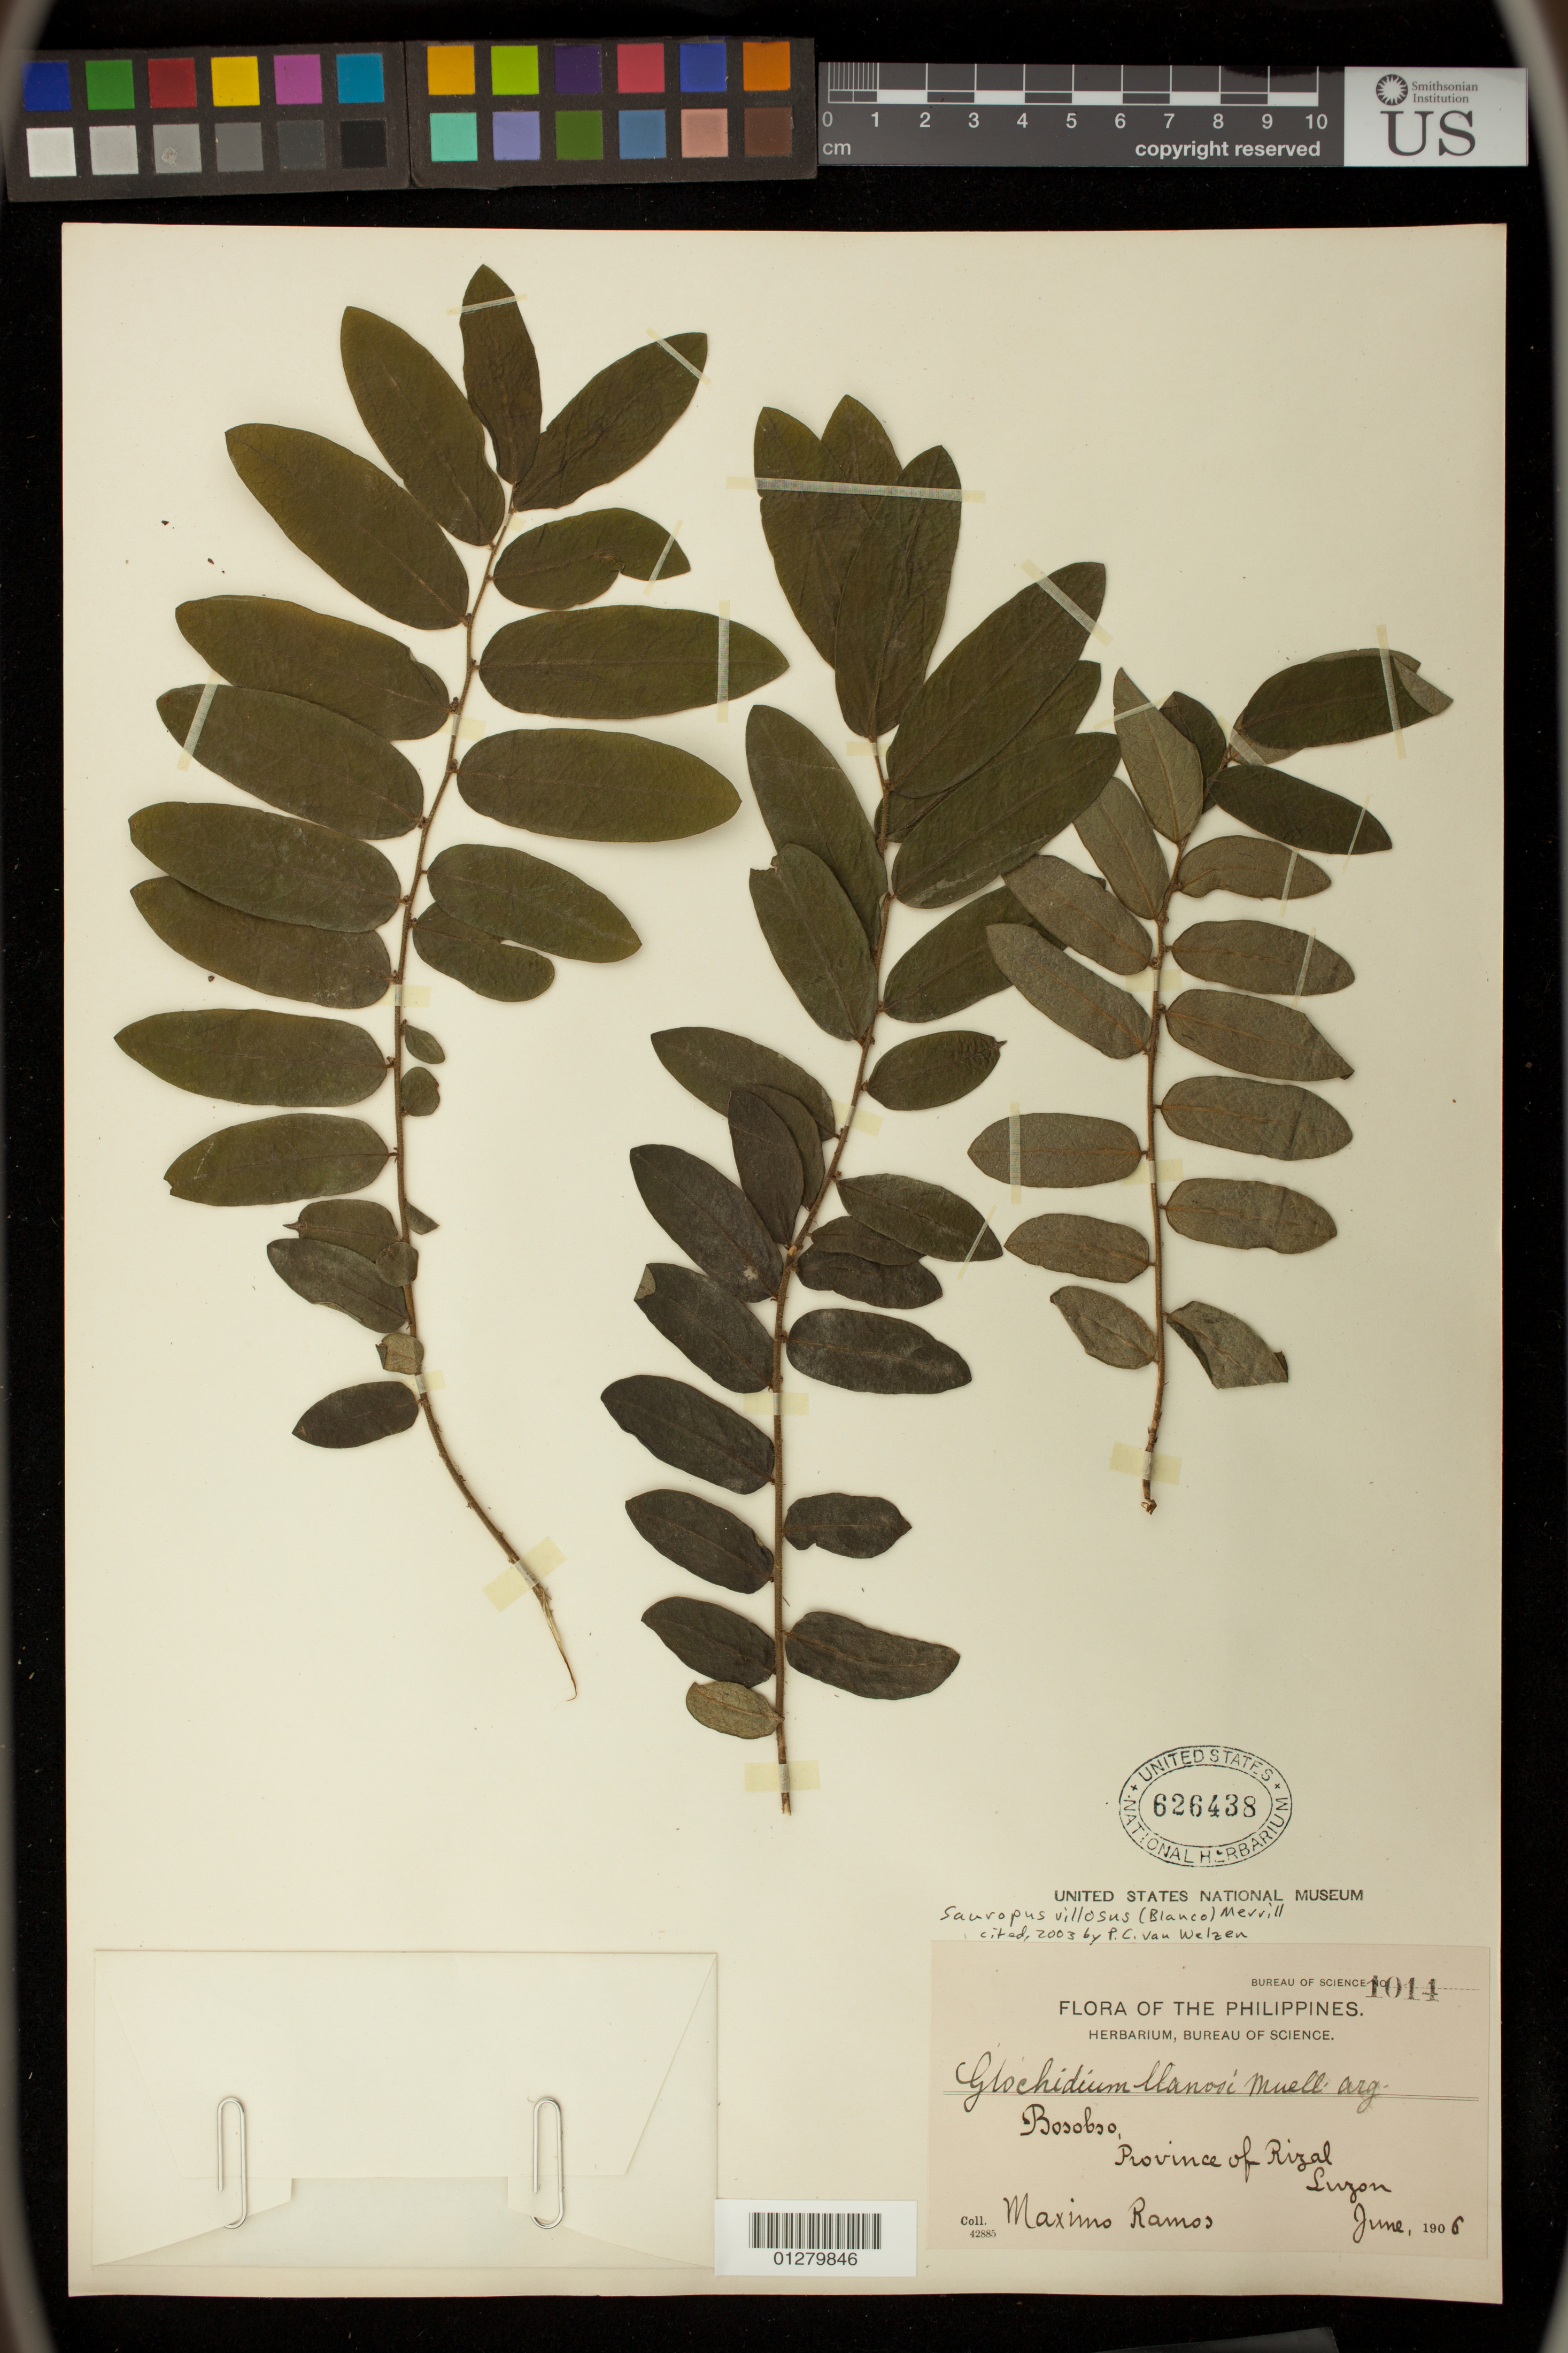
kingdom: Plantae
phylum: Tracheophyta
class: Magnoliopsida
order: Malpighiales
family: Phyllanthaceae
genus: Sauropus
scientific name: Sauropus villosus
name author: (Blanco) Merr.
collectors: M. Ramos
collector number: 1014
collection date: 1906-06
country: Philippines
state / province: Calabarzon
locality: Bosobso, Province of Rizal, Luzon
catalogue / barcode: US 626438